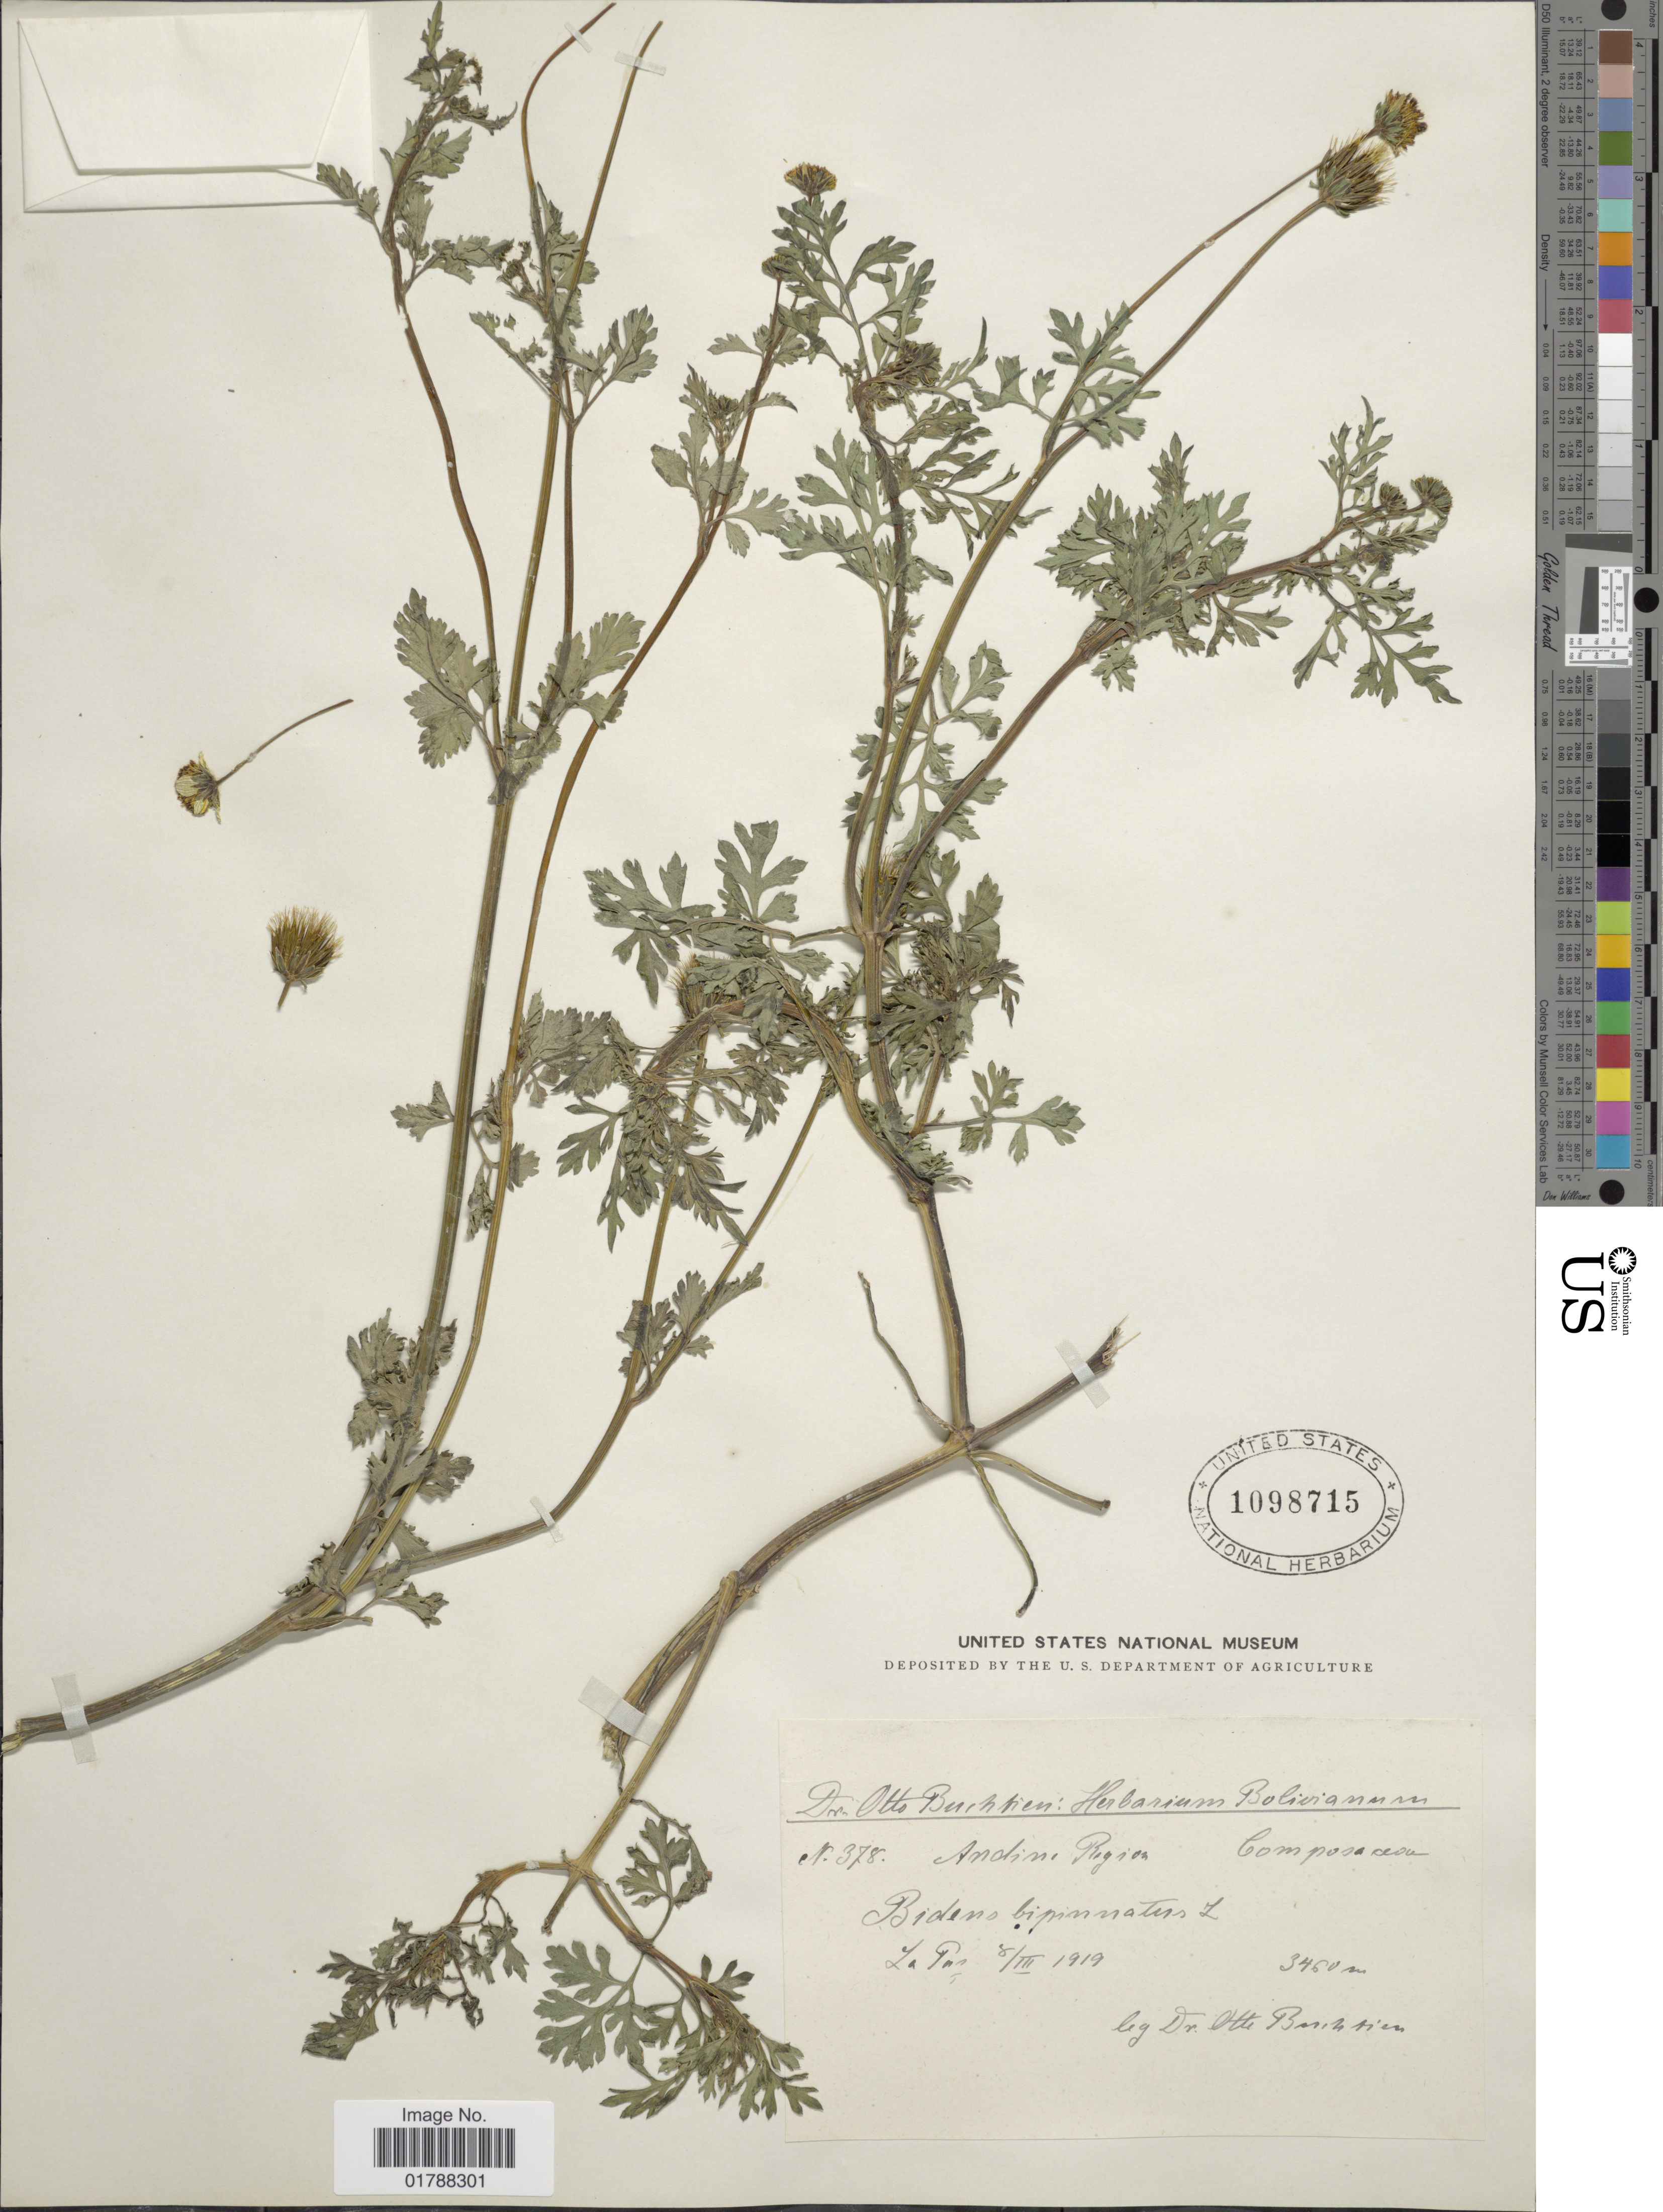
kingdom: Plantae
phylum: Tracheophyta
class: Magnoliopsida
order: Asterales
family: Asteraceae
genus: Bidens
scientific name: Bidens bipinnatifida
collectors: O. Buchtien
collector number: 378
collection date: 1919-03-08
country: Bolivia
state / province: La Paz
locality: Andine Region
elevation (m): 3460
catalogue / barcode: US 1098715